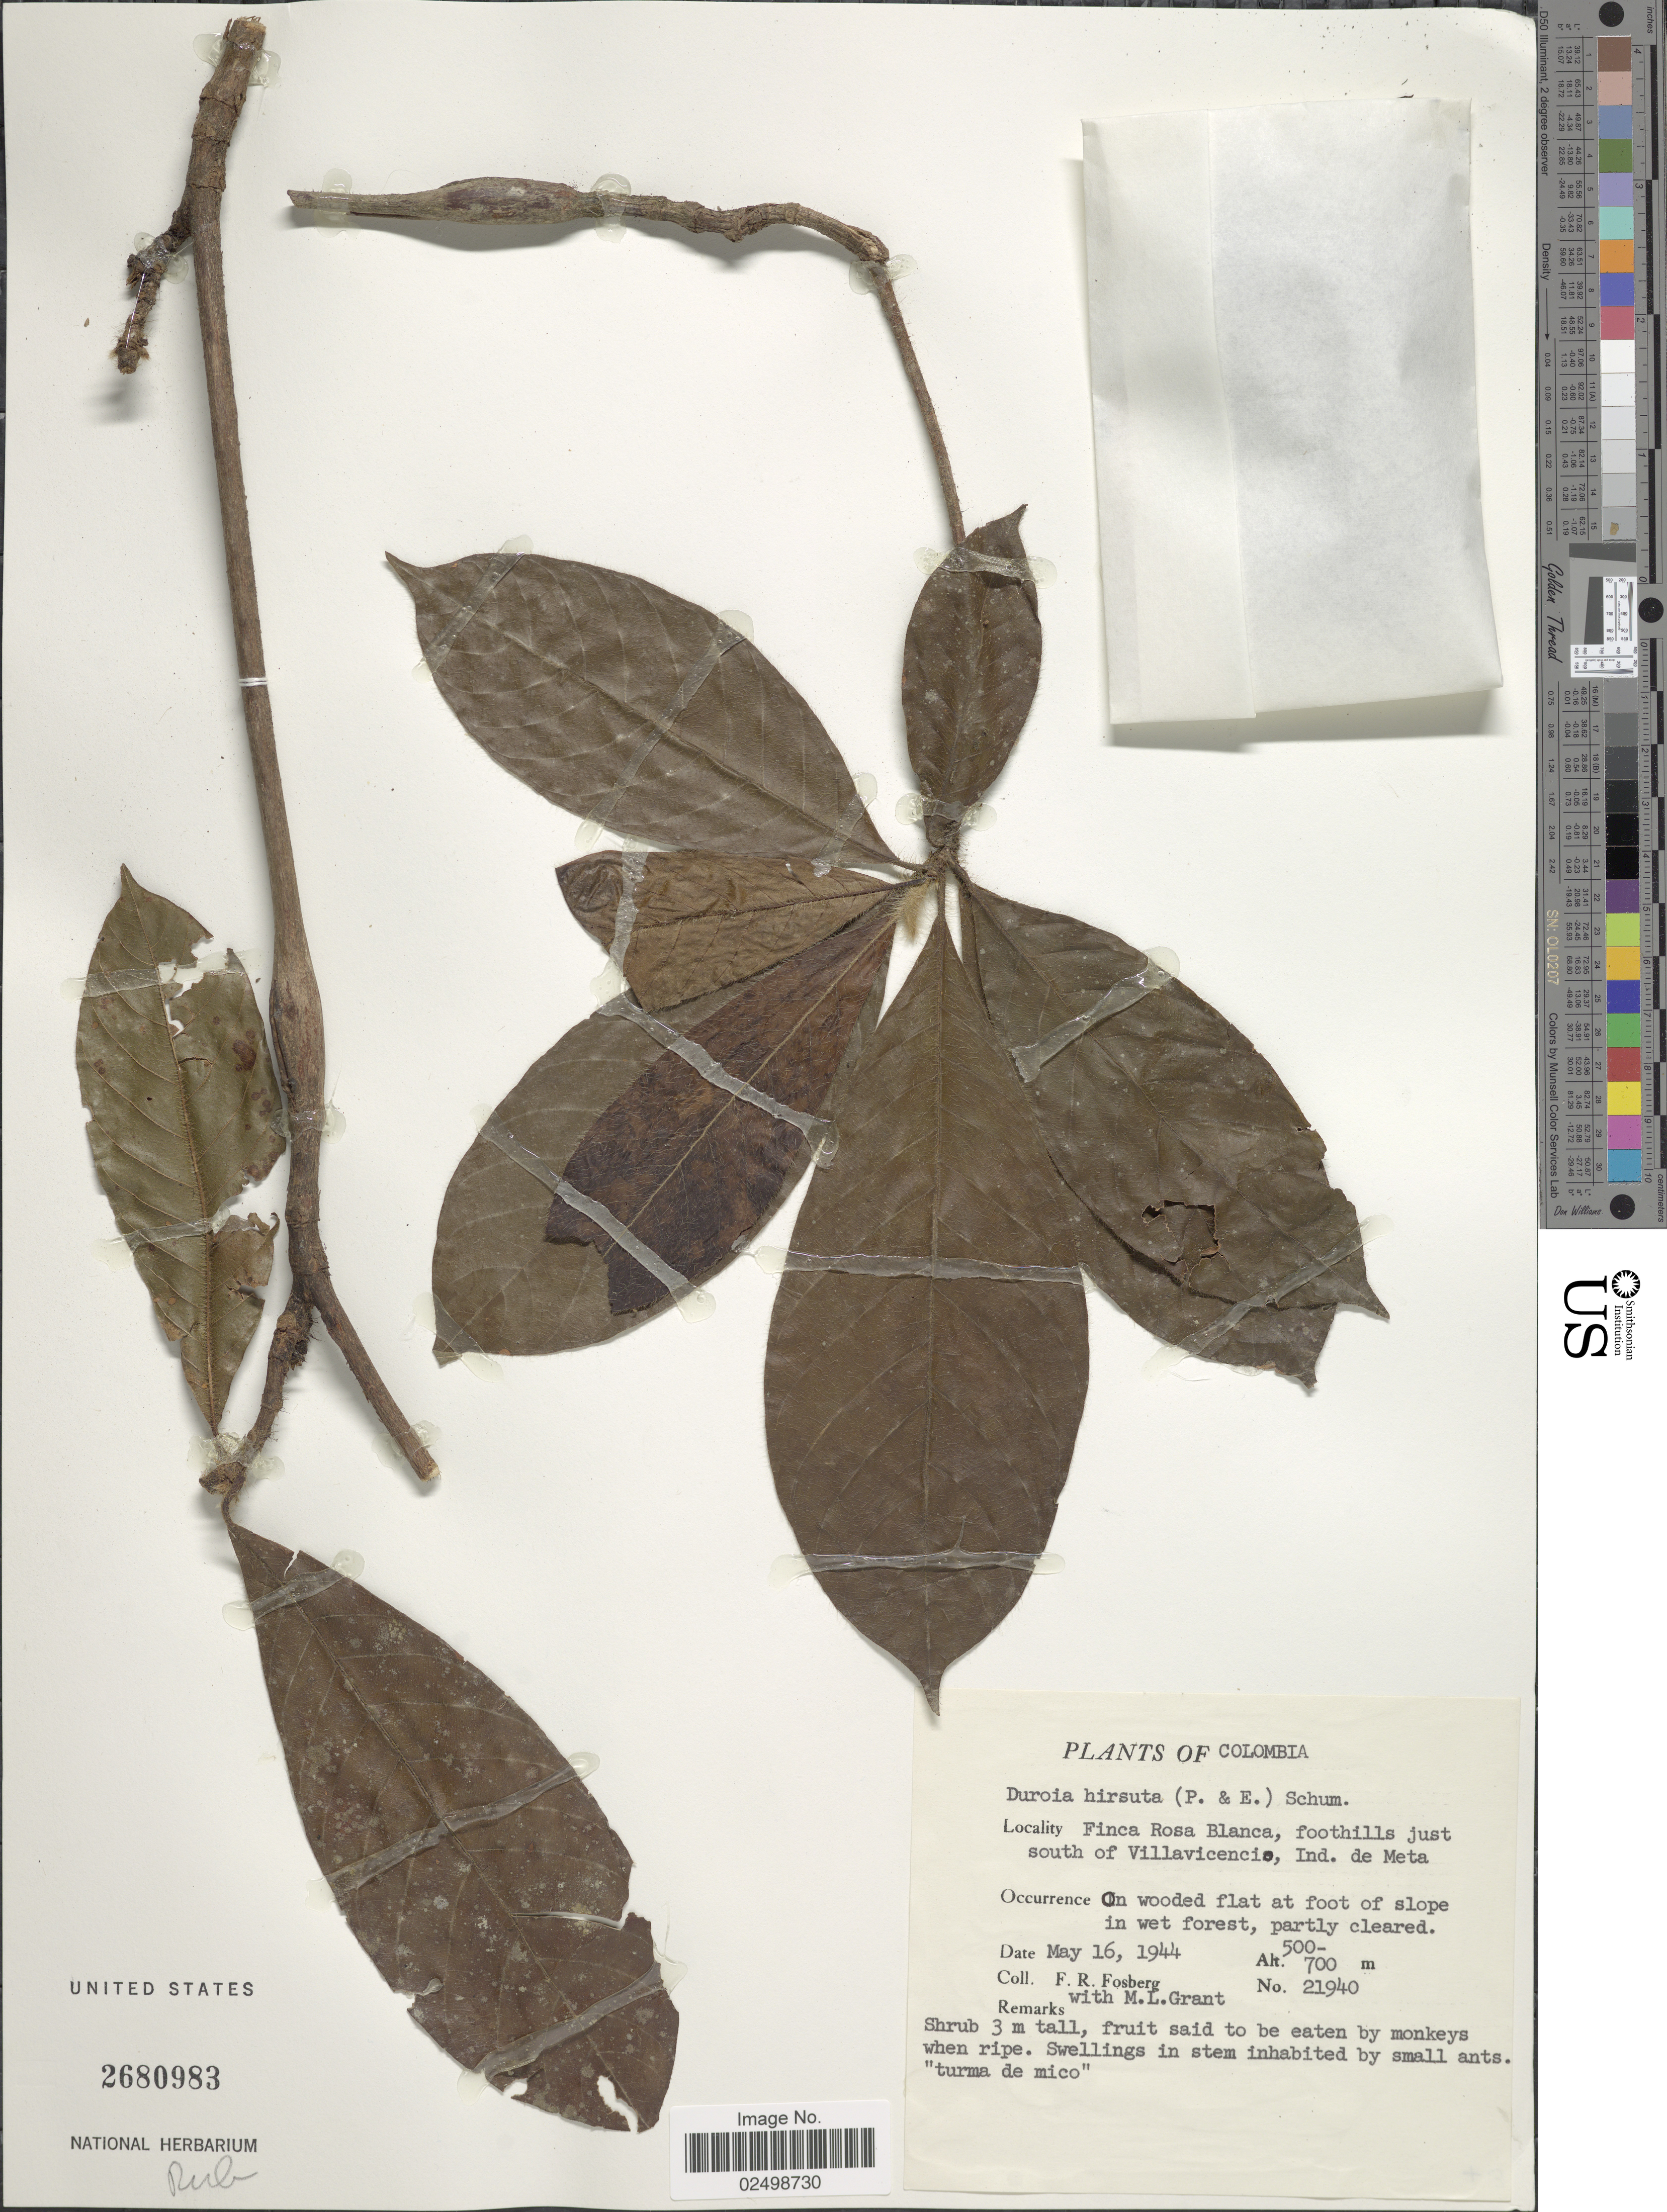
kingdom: Plantae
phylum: Tracheophyta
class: Magnoliopsida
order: Gentianales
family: Rubiaceae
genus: Duroia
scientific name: Duroia hirsuta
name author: (Poepp.) K. Schum.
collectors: F. R. Fosberg & M. L. Grant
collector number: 21940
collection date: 1944-05-16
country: Colombia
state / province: Meta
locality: Finca Rosa Blanca, foothills just south of Villavicencio, Ind. de Meta.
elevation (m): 500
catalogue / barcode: US 2680983